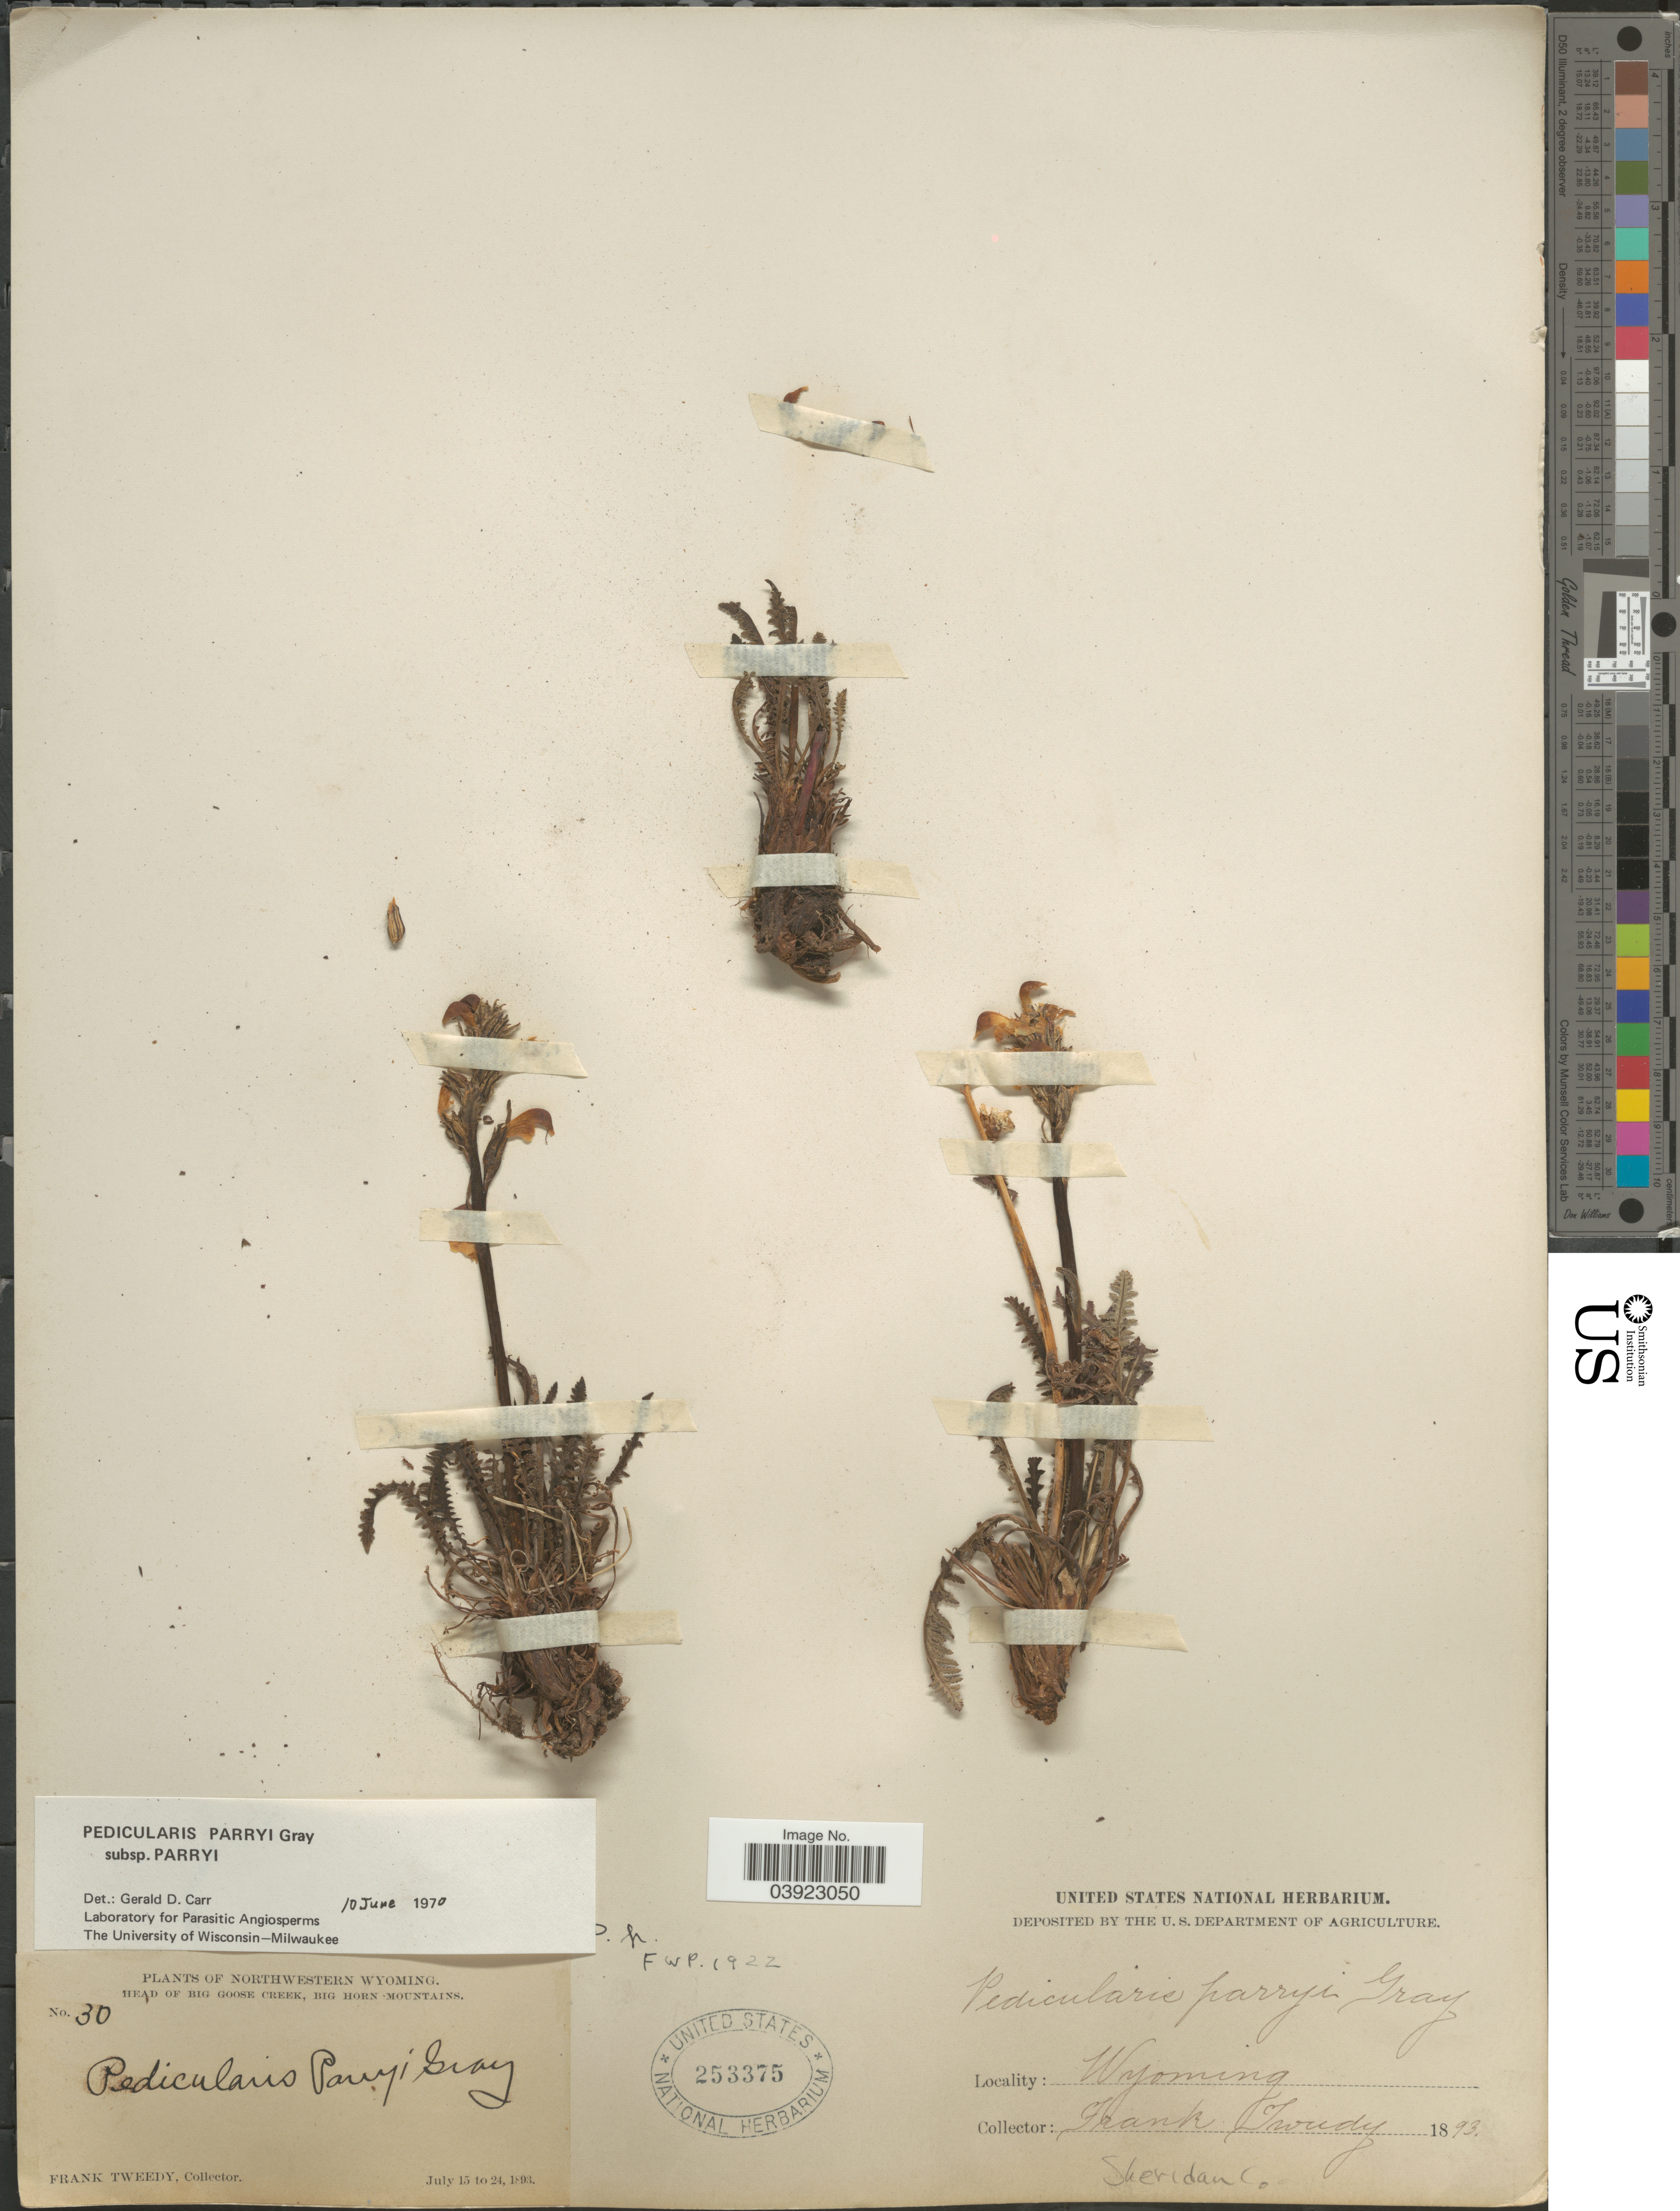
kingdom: Plantae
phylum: Tracheophyta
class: Magnoliopsida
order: Lamiales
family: Orobanchaceae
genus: Pedicularis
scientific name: Pedicularis parryi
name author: A. Gray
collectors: F. Tweedy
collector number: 30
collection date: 1893-07-15/1893-07-24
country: United States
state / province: Wyoming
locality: Northwerstern Wyoming. Head of Big Goose Creek, Big Horn Mountains. Sheridan Co.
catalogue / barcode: US 253375